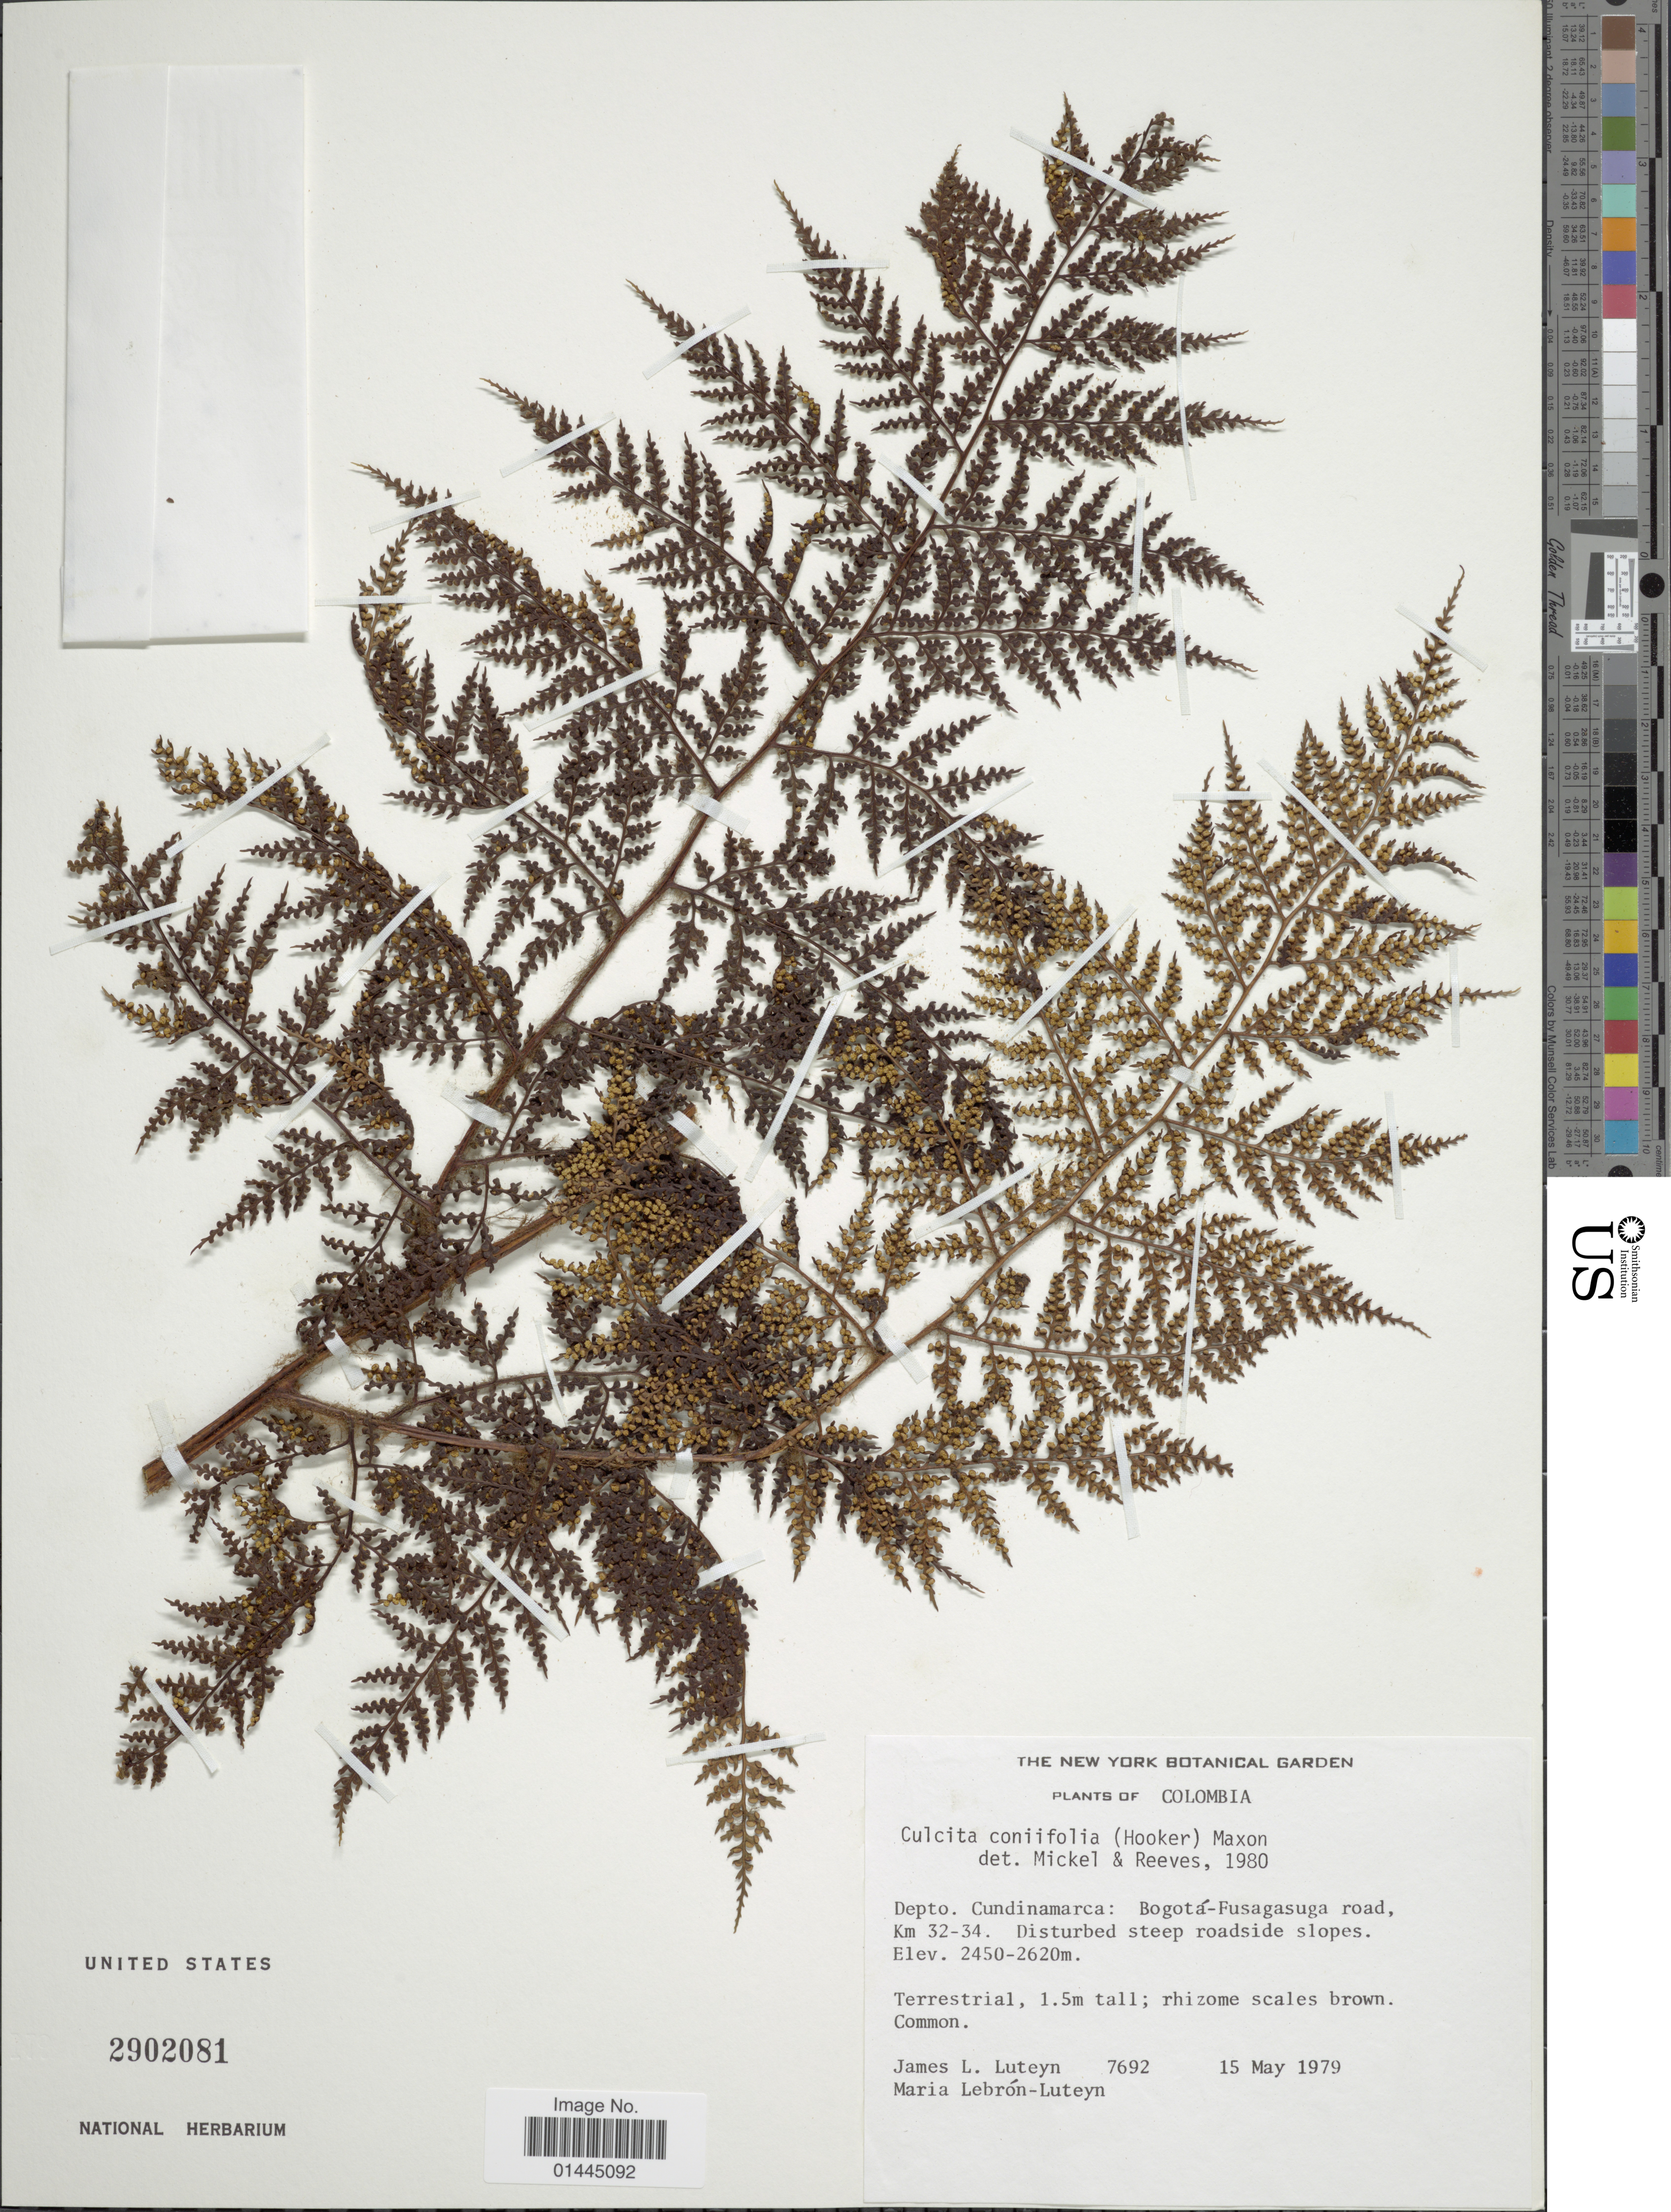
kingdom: Plantae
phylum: Tracheophyta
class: Polypodiopsida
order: Cyatheales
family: Culcitaceae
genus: Culcita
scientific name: Culcita coniifolia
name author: (Hook.) Maxon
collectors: J. L. Luteyn & M. L. Lebrón-Luteyn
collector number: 7692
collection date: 1979-05-15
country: Colombia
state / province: Cundinamarca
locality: Bogota-Fusagasuga road, Km 32-34, disturbed steep roadside slopes.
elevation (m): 2450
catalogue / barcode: US 2902081